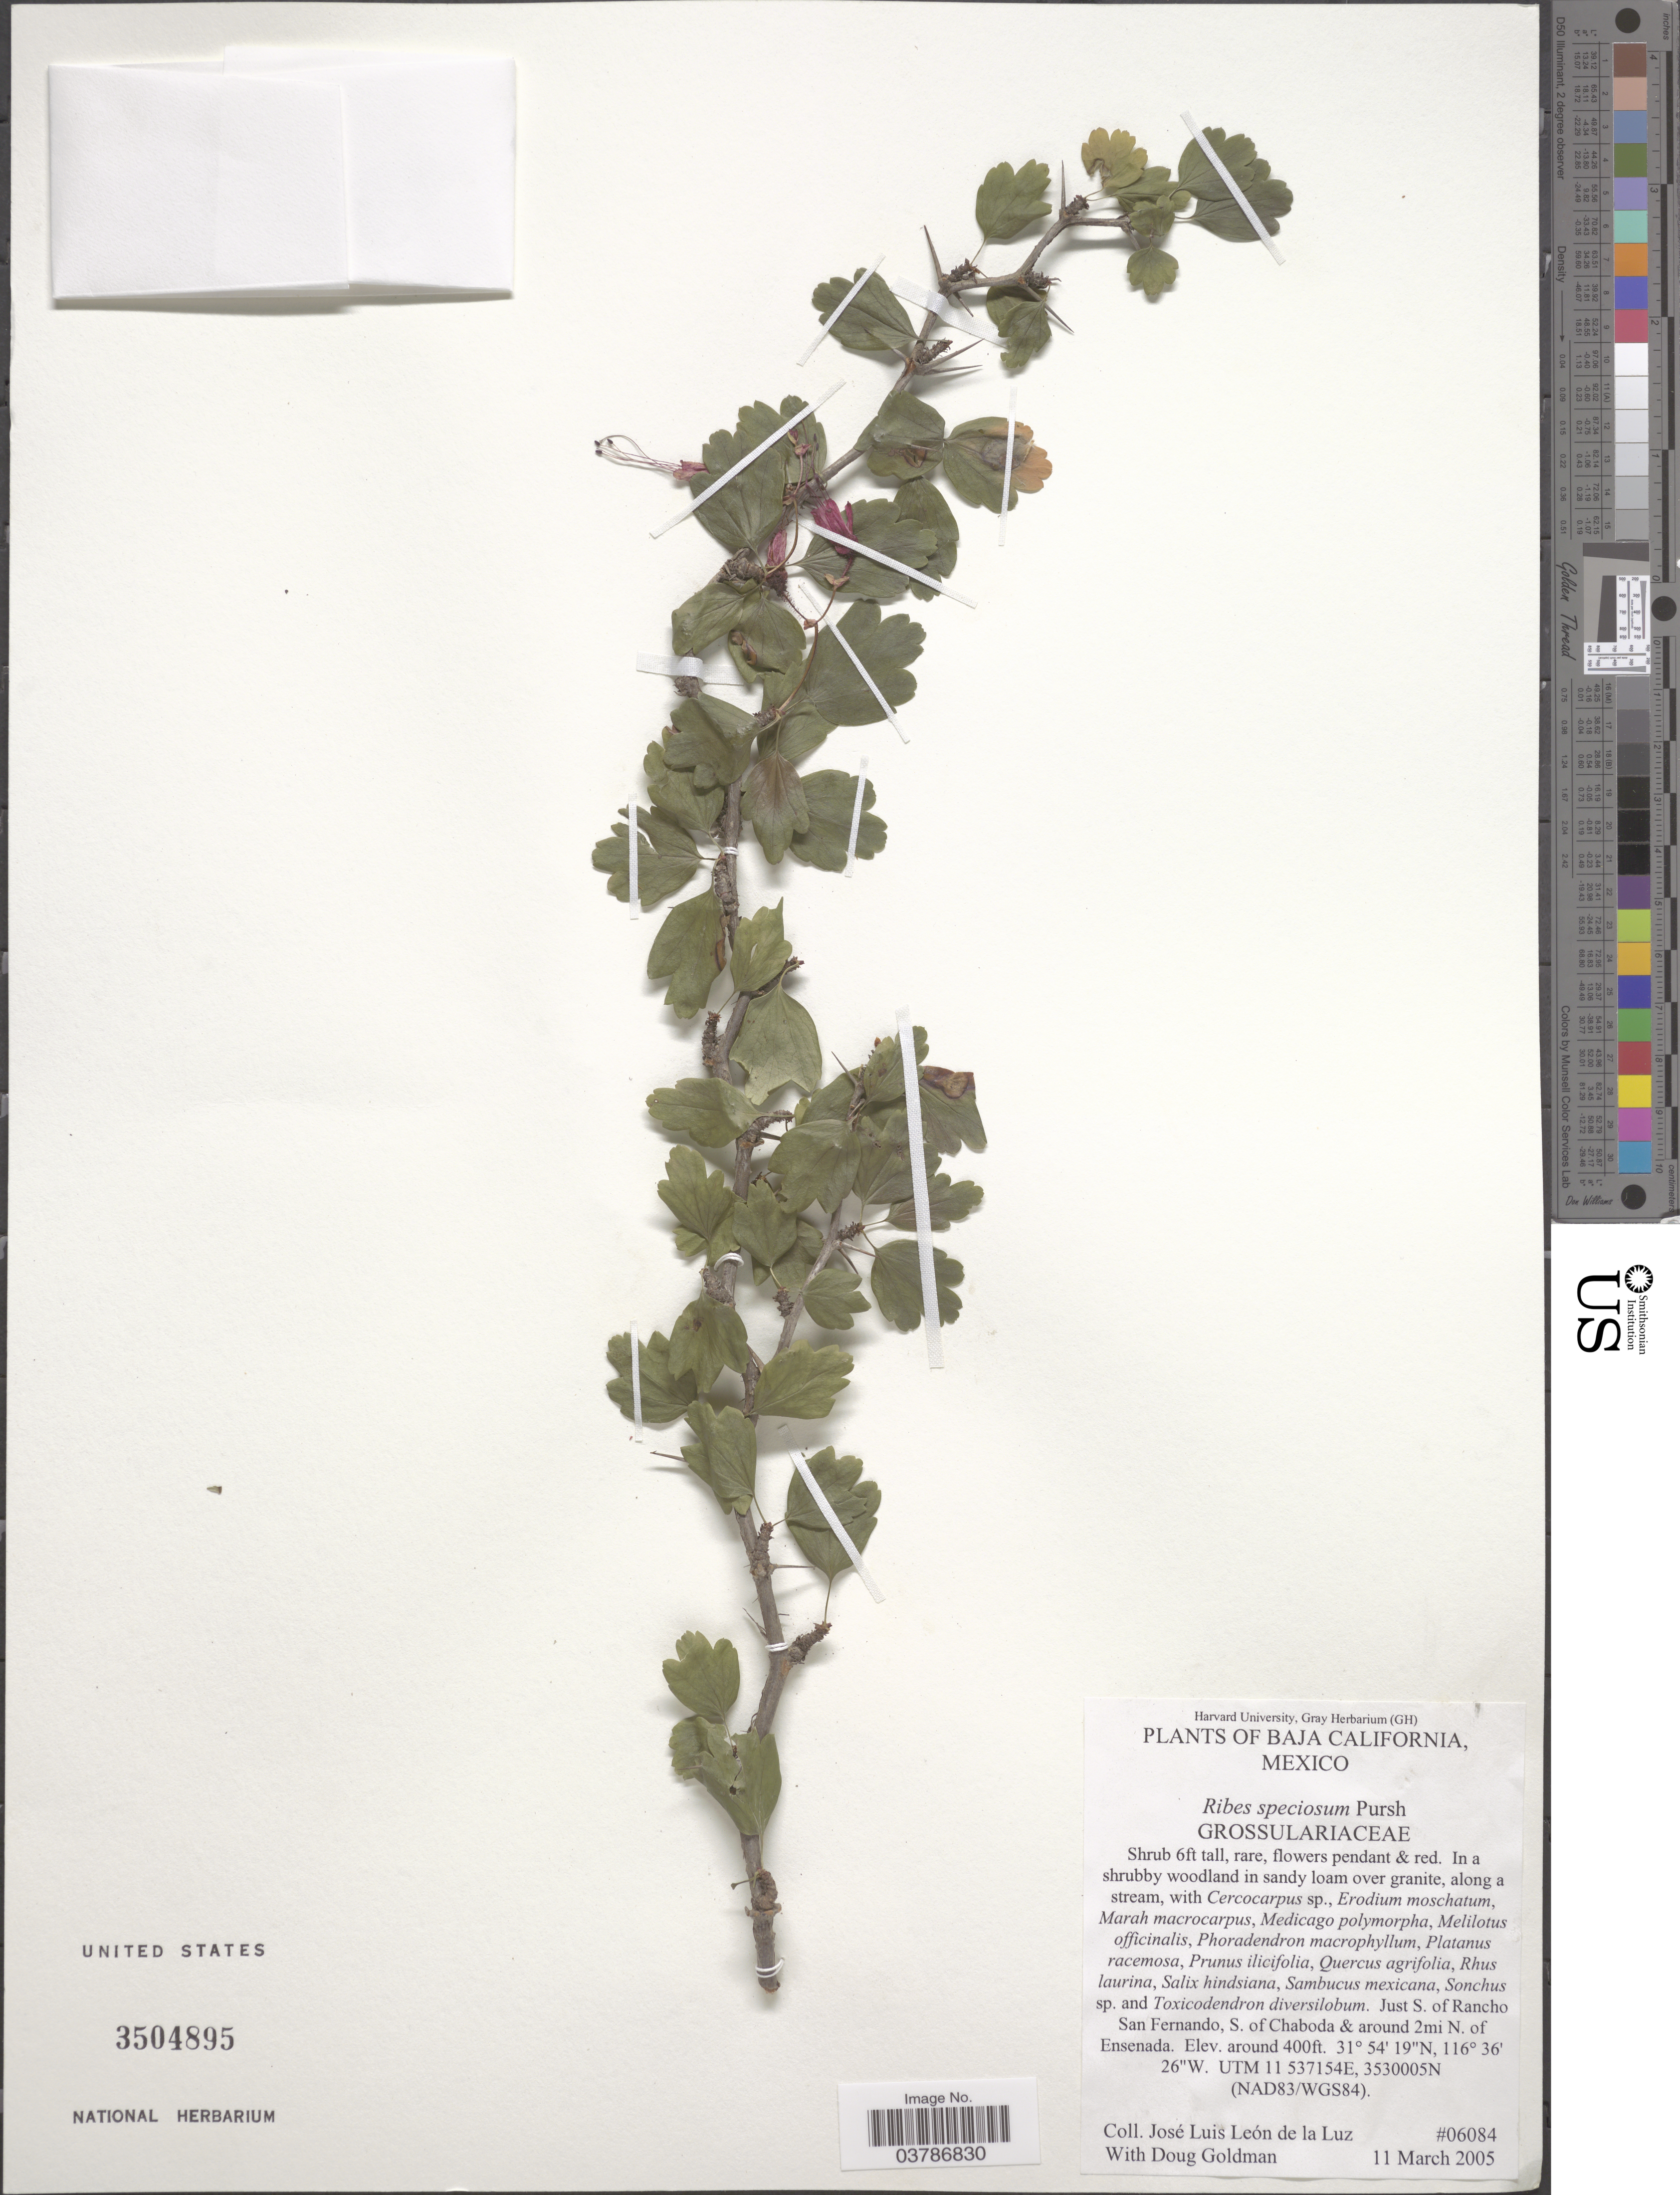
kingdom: Plantae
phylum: Tracheophyta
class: Magnoliopsida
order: Saxifragales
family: Grossulariaceae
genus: Ribes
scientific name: Ribes speciosum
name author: Pursh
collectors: J. L. León de la Luz & D. Goldman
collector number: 06084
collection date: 2005-03-11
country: Mexico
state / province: Baja California Norte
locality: Just S. of Rancho San Fernando, S. of Chaboda & around 2mi N. of Ensenada.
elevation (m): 1219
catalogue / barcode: US 3504895